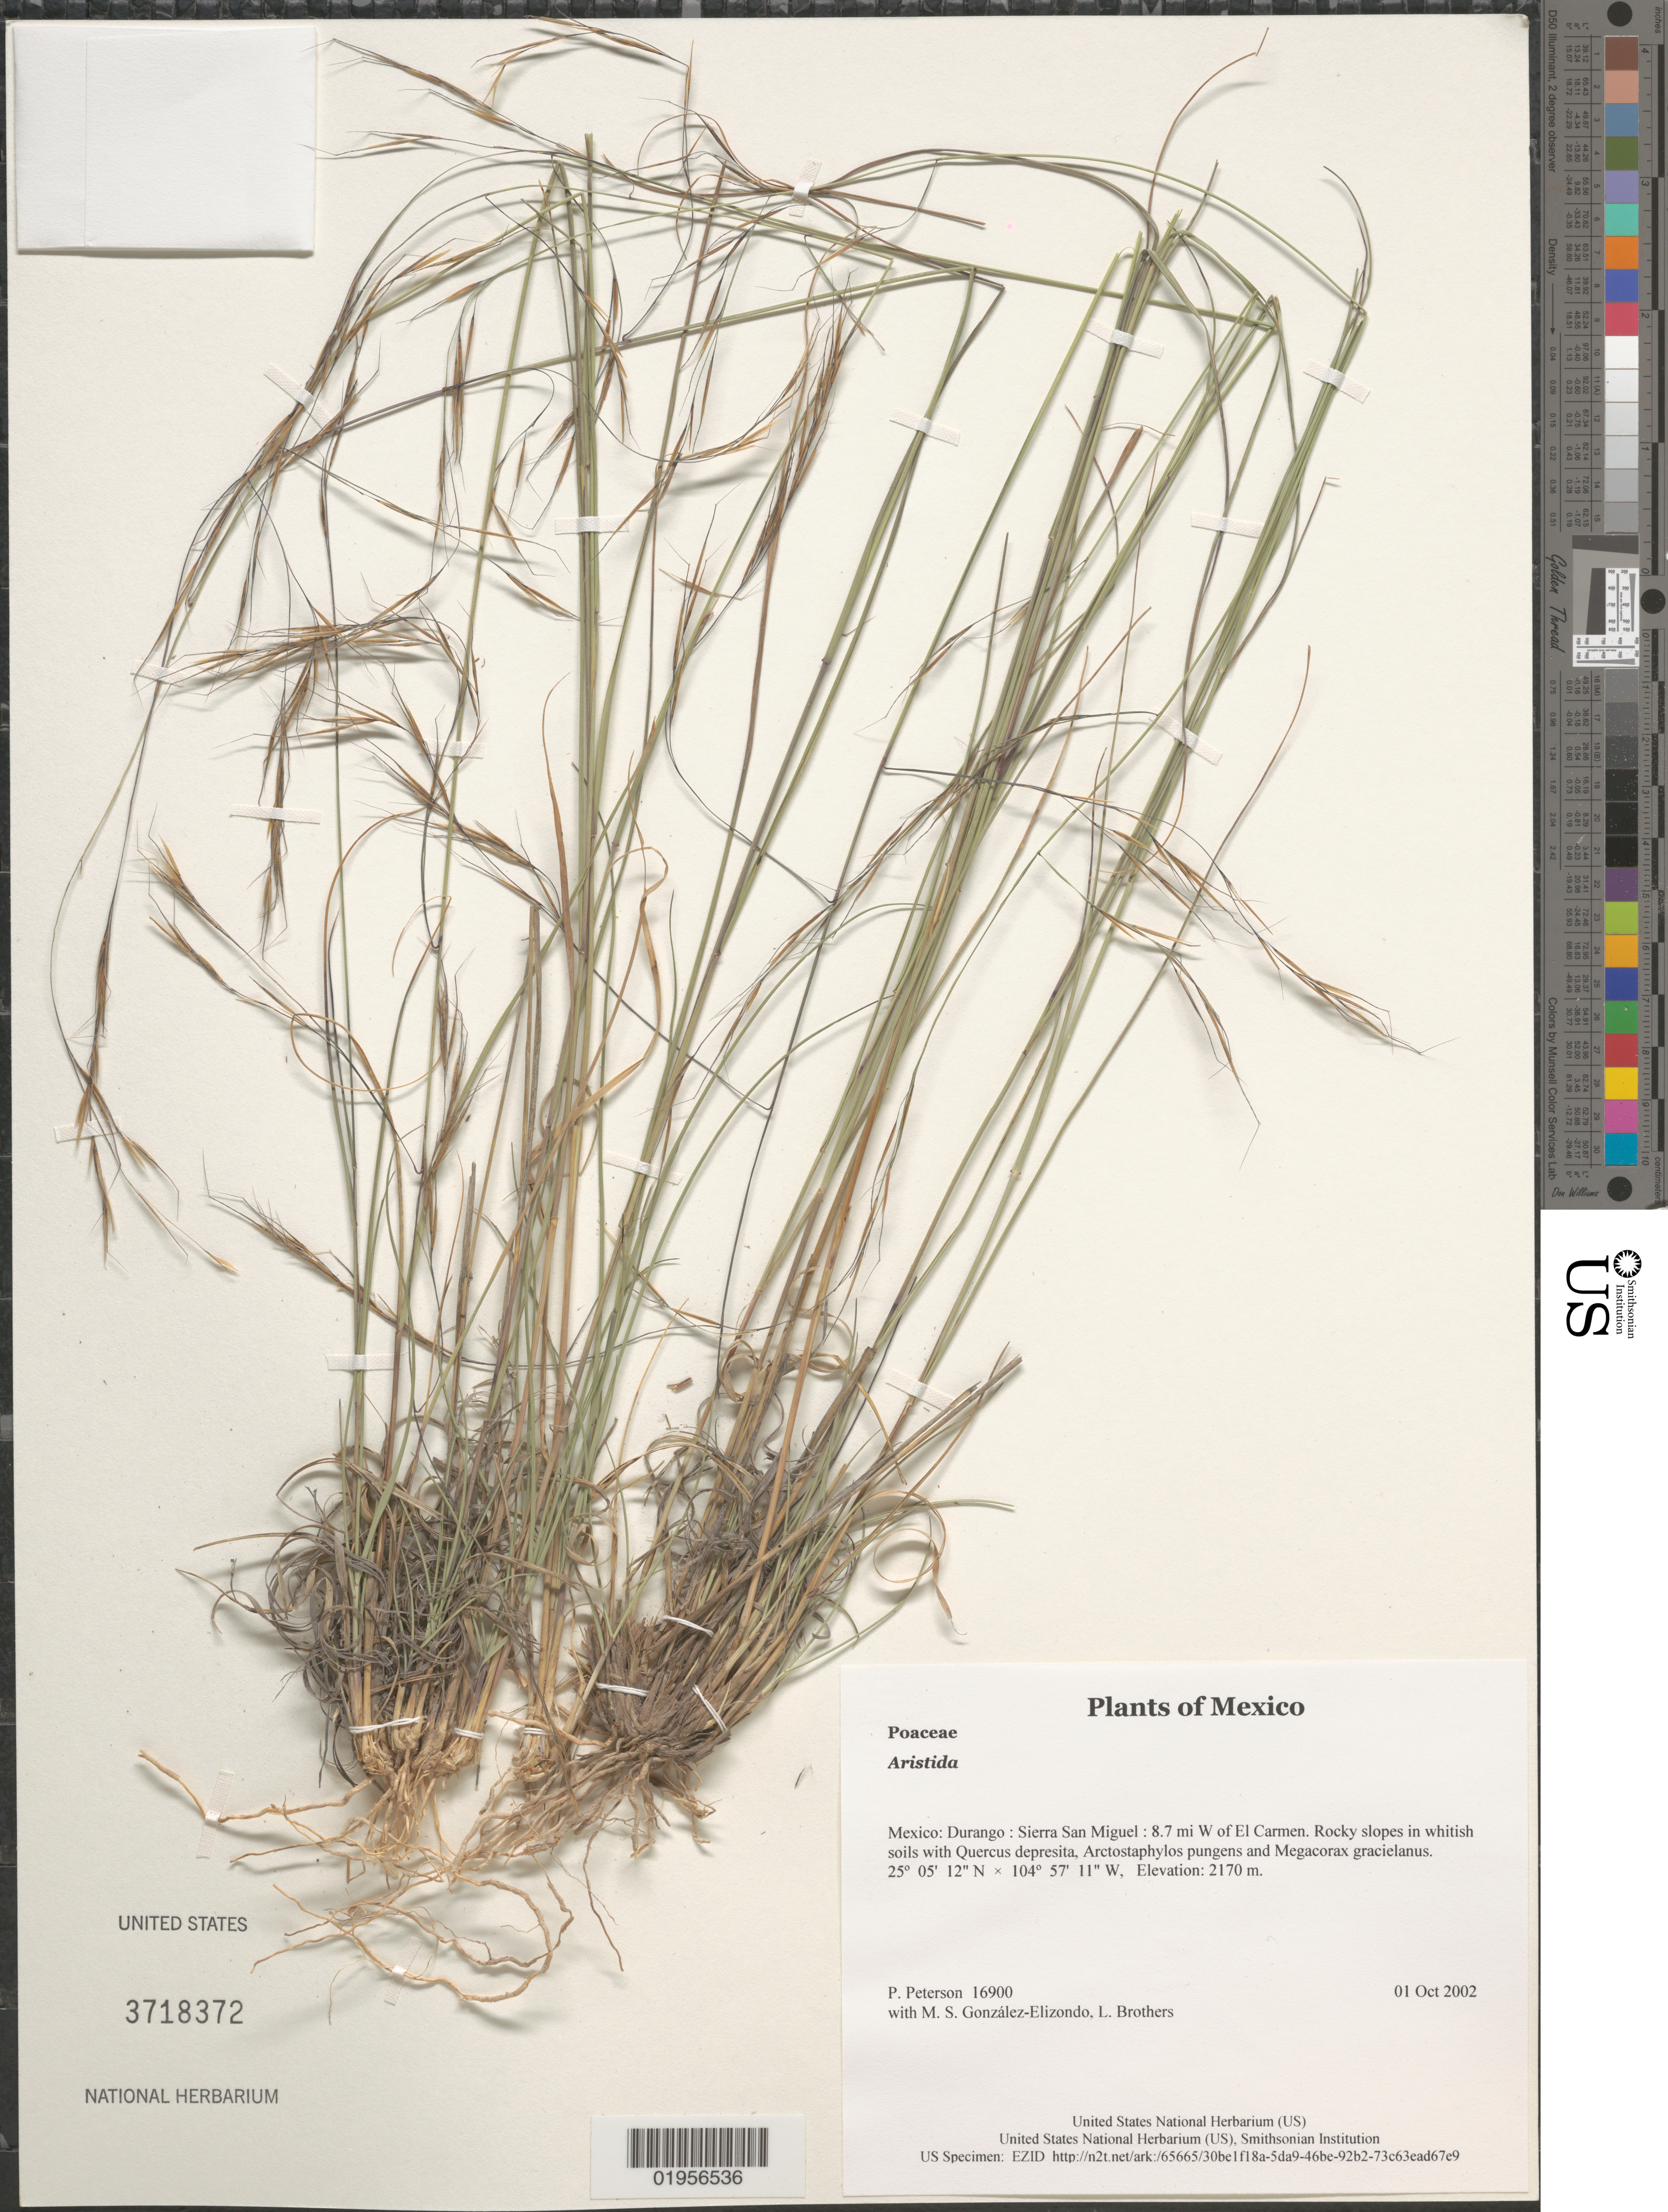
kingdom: Plantae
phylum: Tracheophyta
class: Liliopsida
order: Poales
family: Poaceae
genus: Aristida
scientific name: Aristida sp.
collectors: P. M. Peterson, M. S. González-Elizondo & L. E. Brothers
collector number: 16900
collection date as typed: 01 Oct 2002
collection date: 2002-10-01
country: Mexico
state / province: Durango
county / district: Sierra San Miguel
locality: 8.7 mi W of El Carmen. Rocky slopes in whitish soils with Quercus depresita, Arctostaphylos pungens and Megacorax gracielanus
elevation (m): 2170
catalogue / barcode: US 3718372